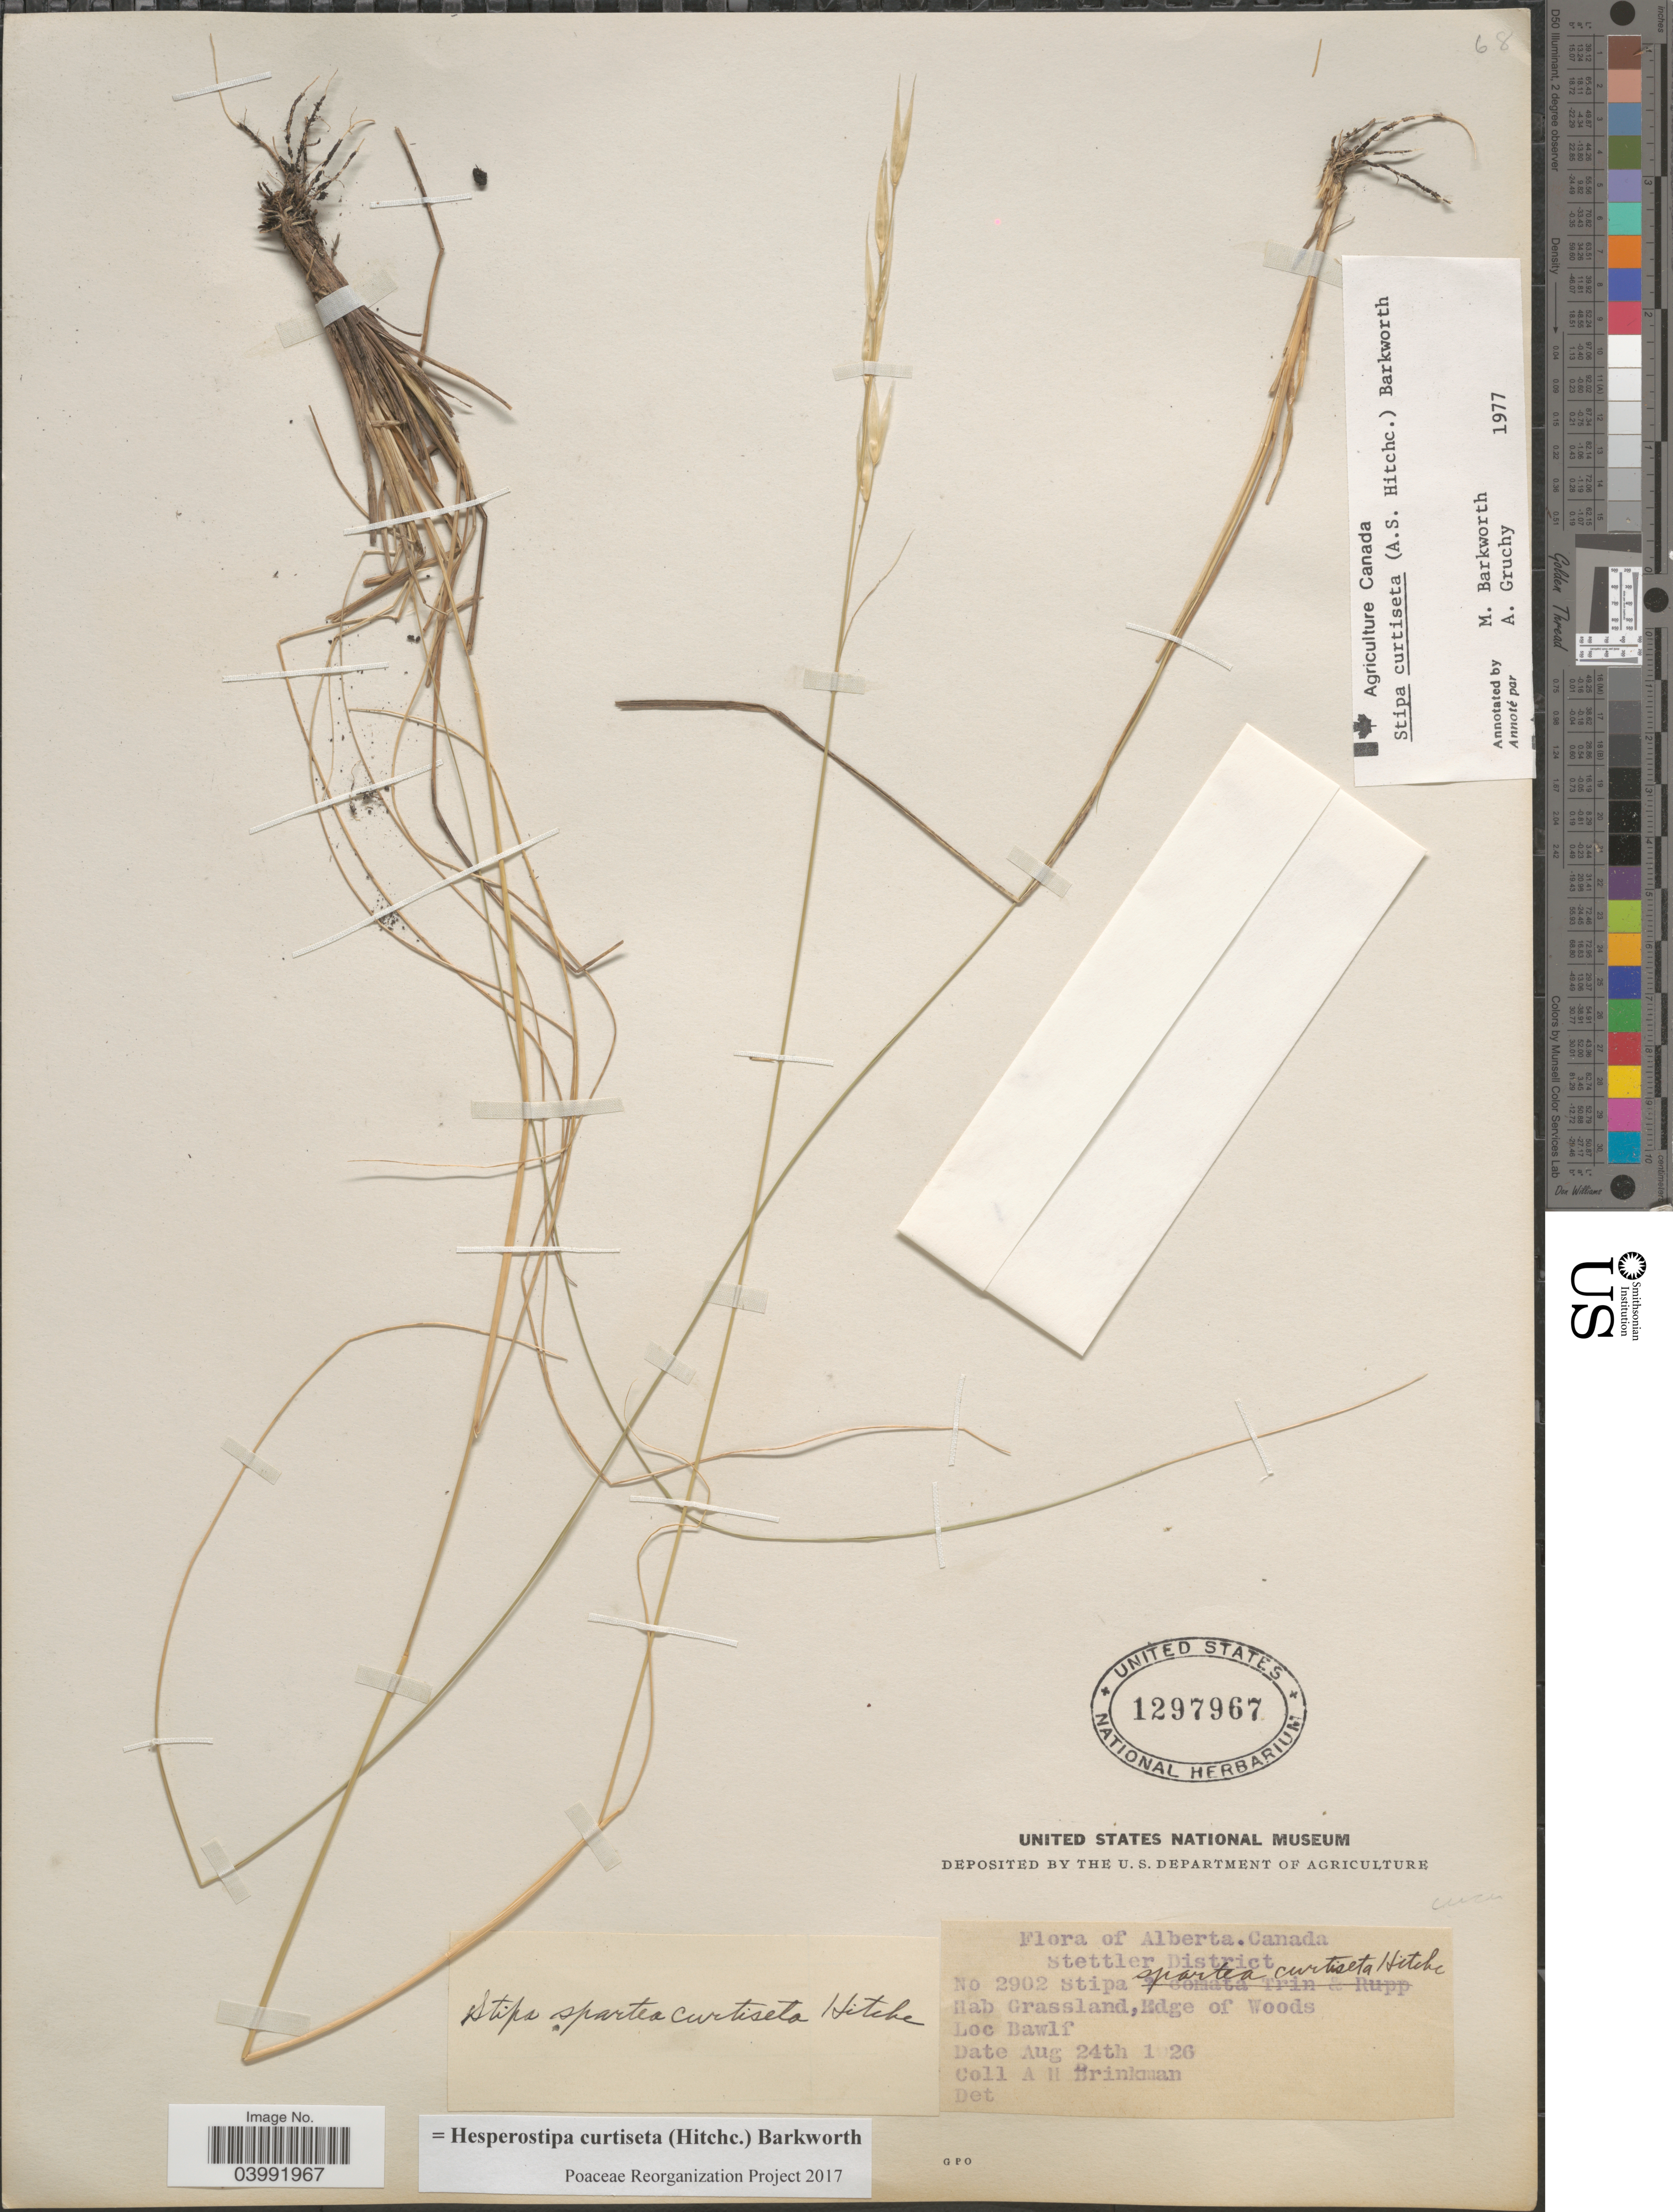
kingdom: Plantae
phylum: Tracheophyta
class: Liliopsida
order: Poales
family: Poaceae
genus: Hesperostipa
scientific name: Hesperostipa curtiseta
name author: (Hitchc.) Barkworth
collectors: A. Brinkman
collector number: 2902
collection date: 1926-08-24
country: Canada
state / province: Alberta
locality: Stettler District. Bawlf.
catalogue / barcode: US 1297967